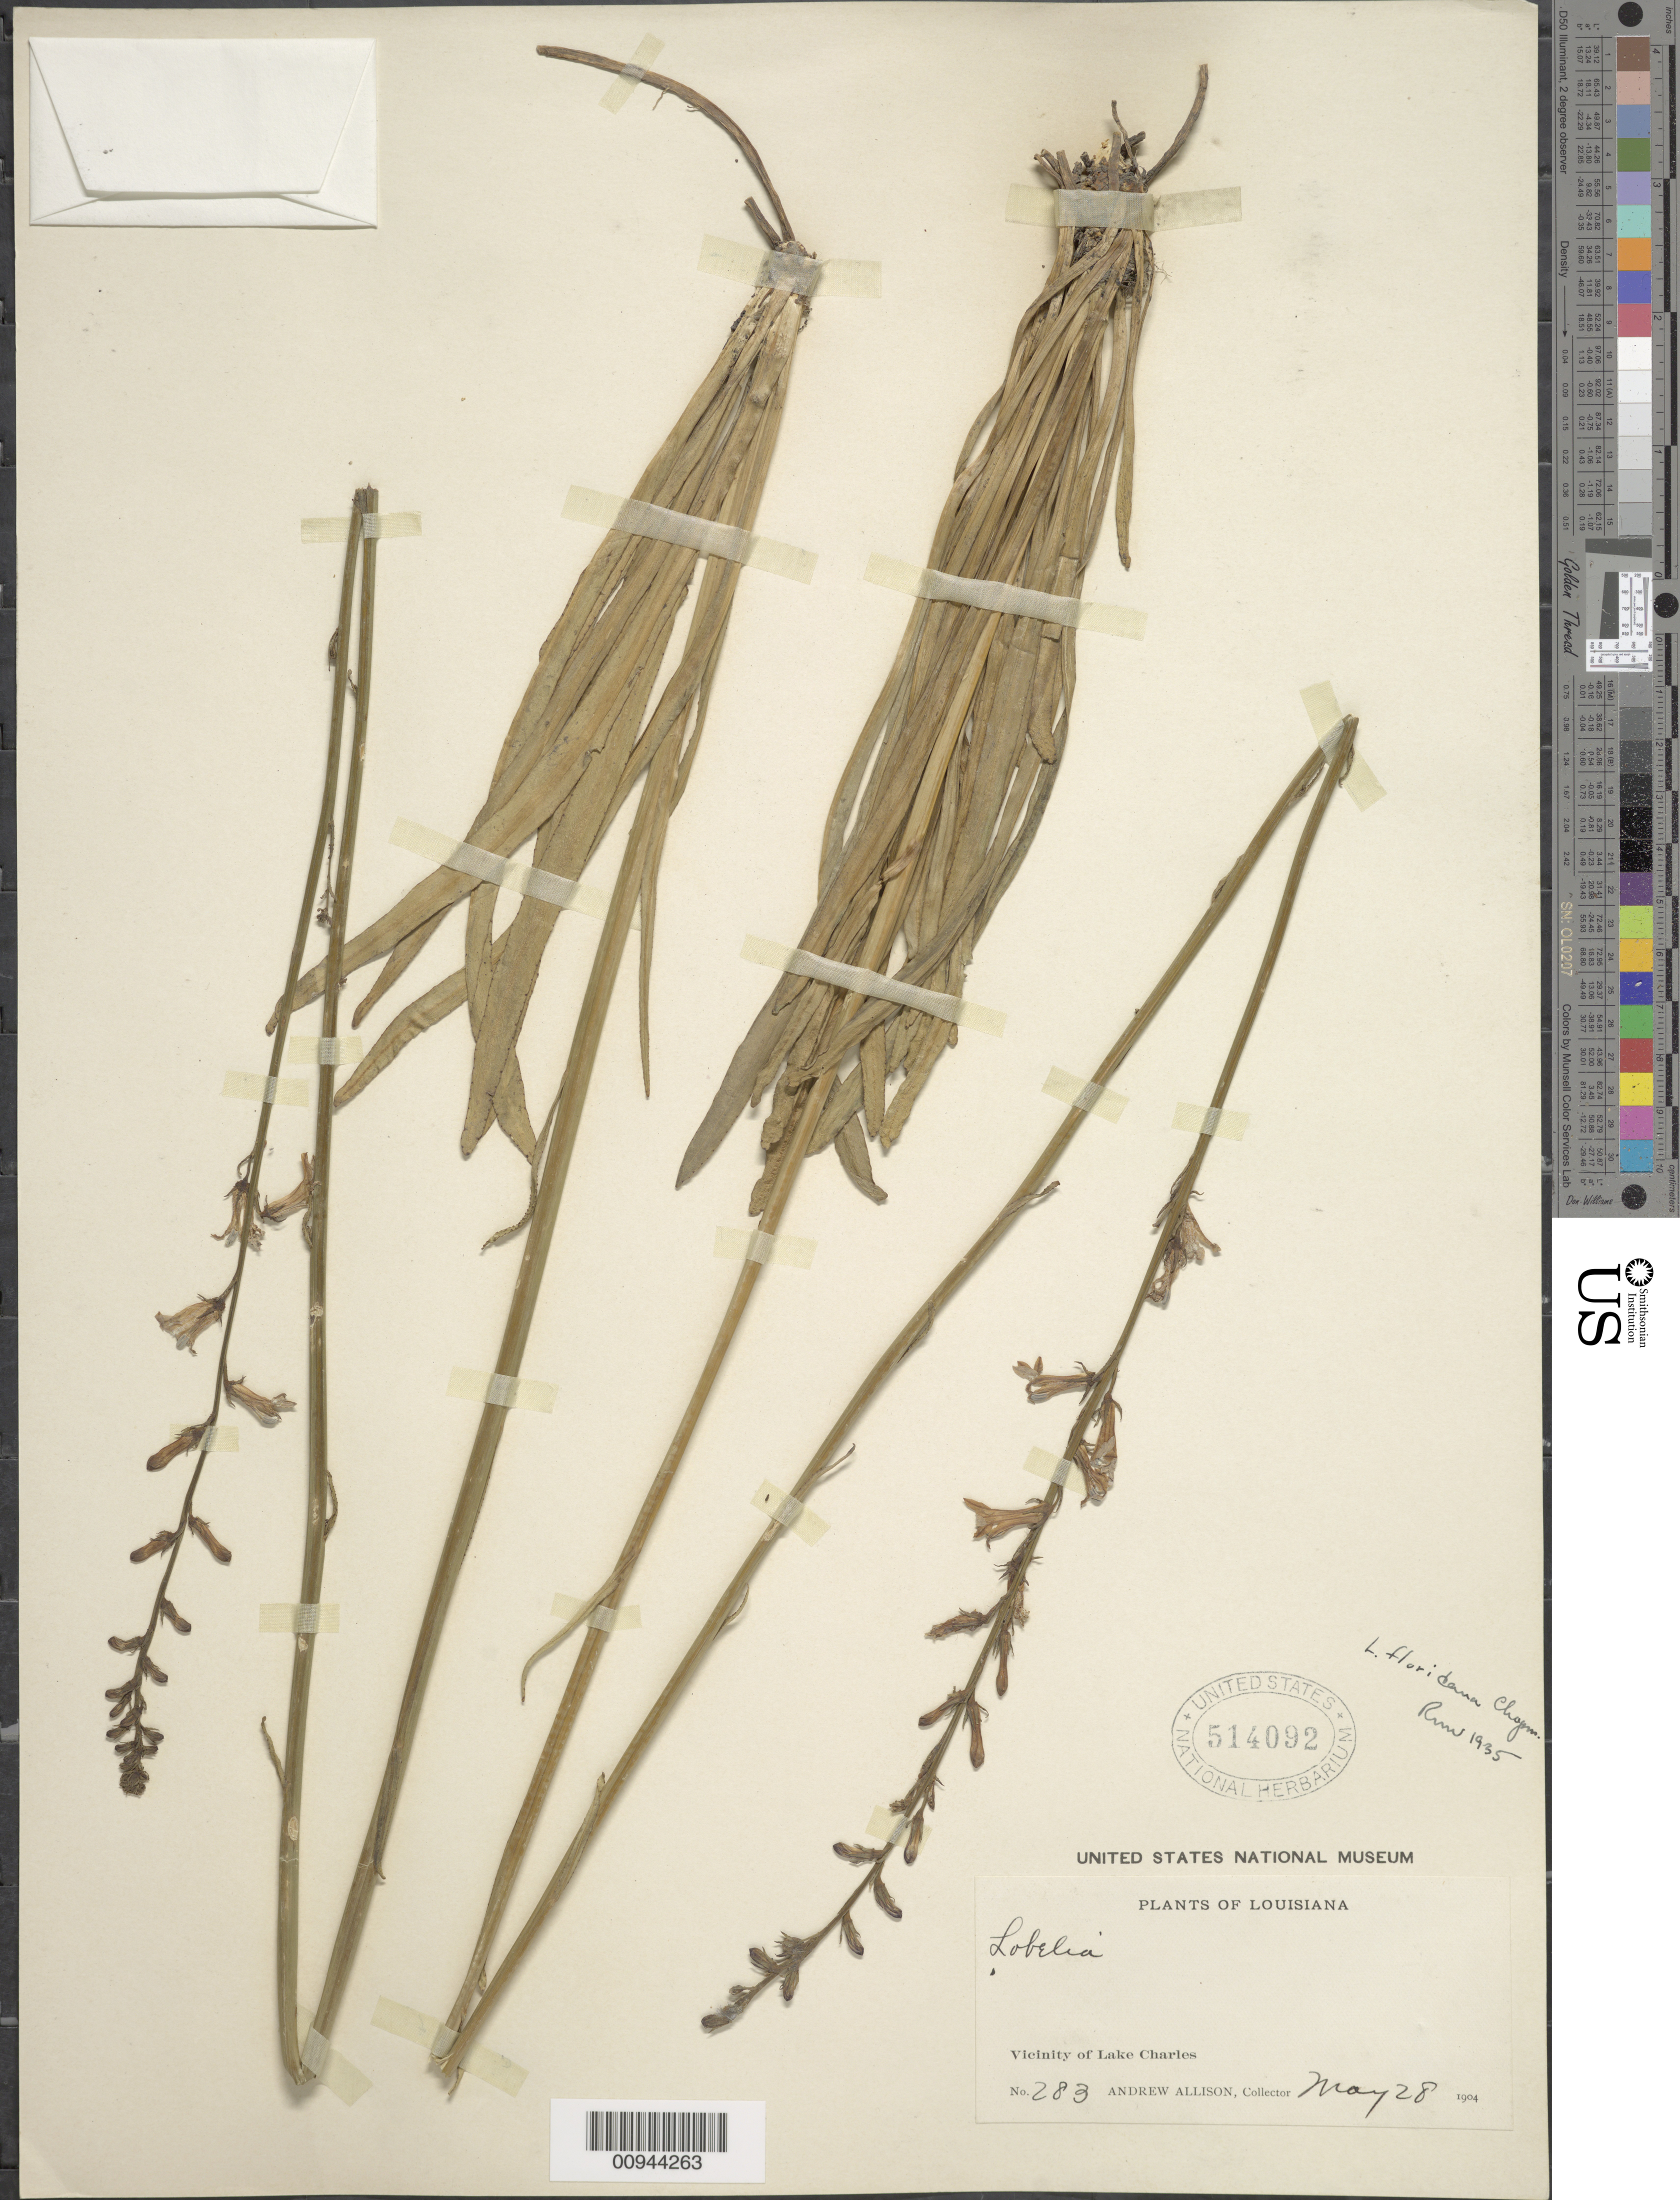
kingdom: Plantae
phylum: Tracheophyta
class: Magnoliopsida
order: Asterales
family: Campanulaceae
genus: Lobelia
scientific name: Lobelia floridana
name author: Chapm.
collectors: A. Allison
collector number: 283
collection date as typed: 28 May 1904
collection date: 1904-05-28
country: United States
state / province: Louisiana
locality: Lake Charles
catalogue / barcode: US 514092